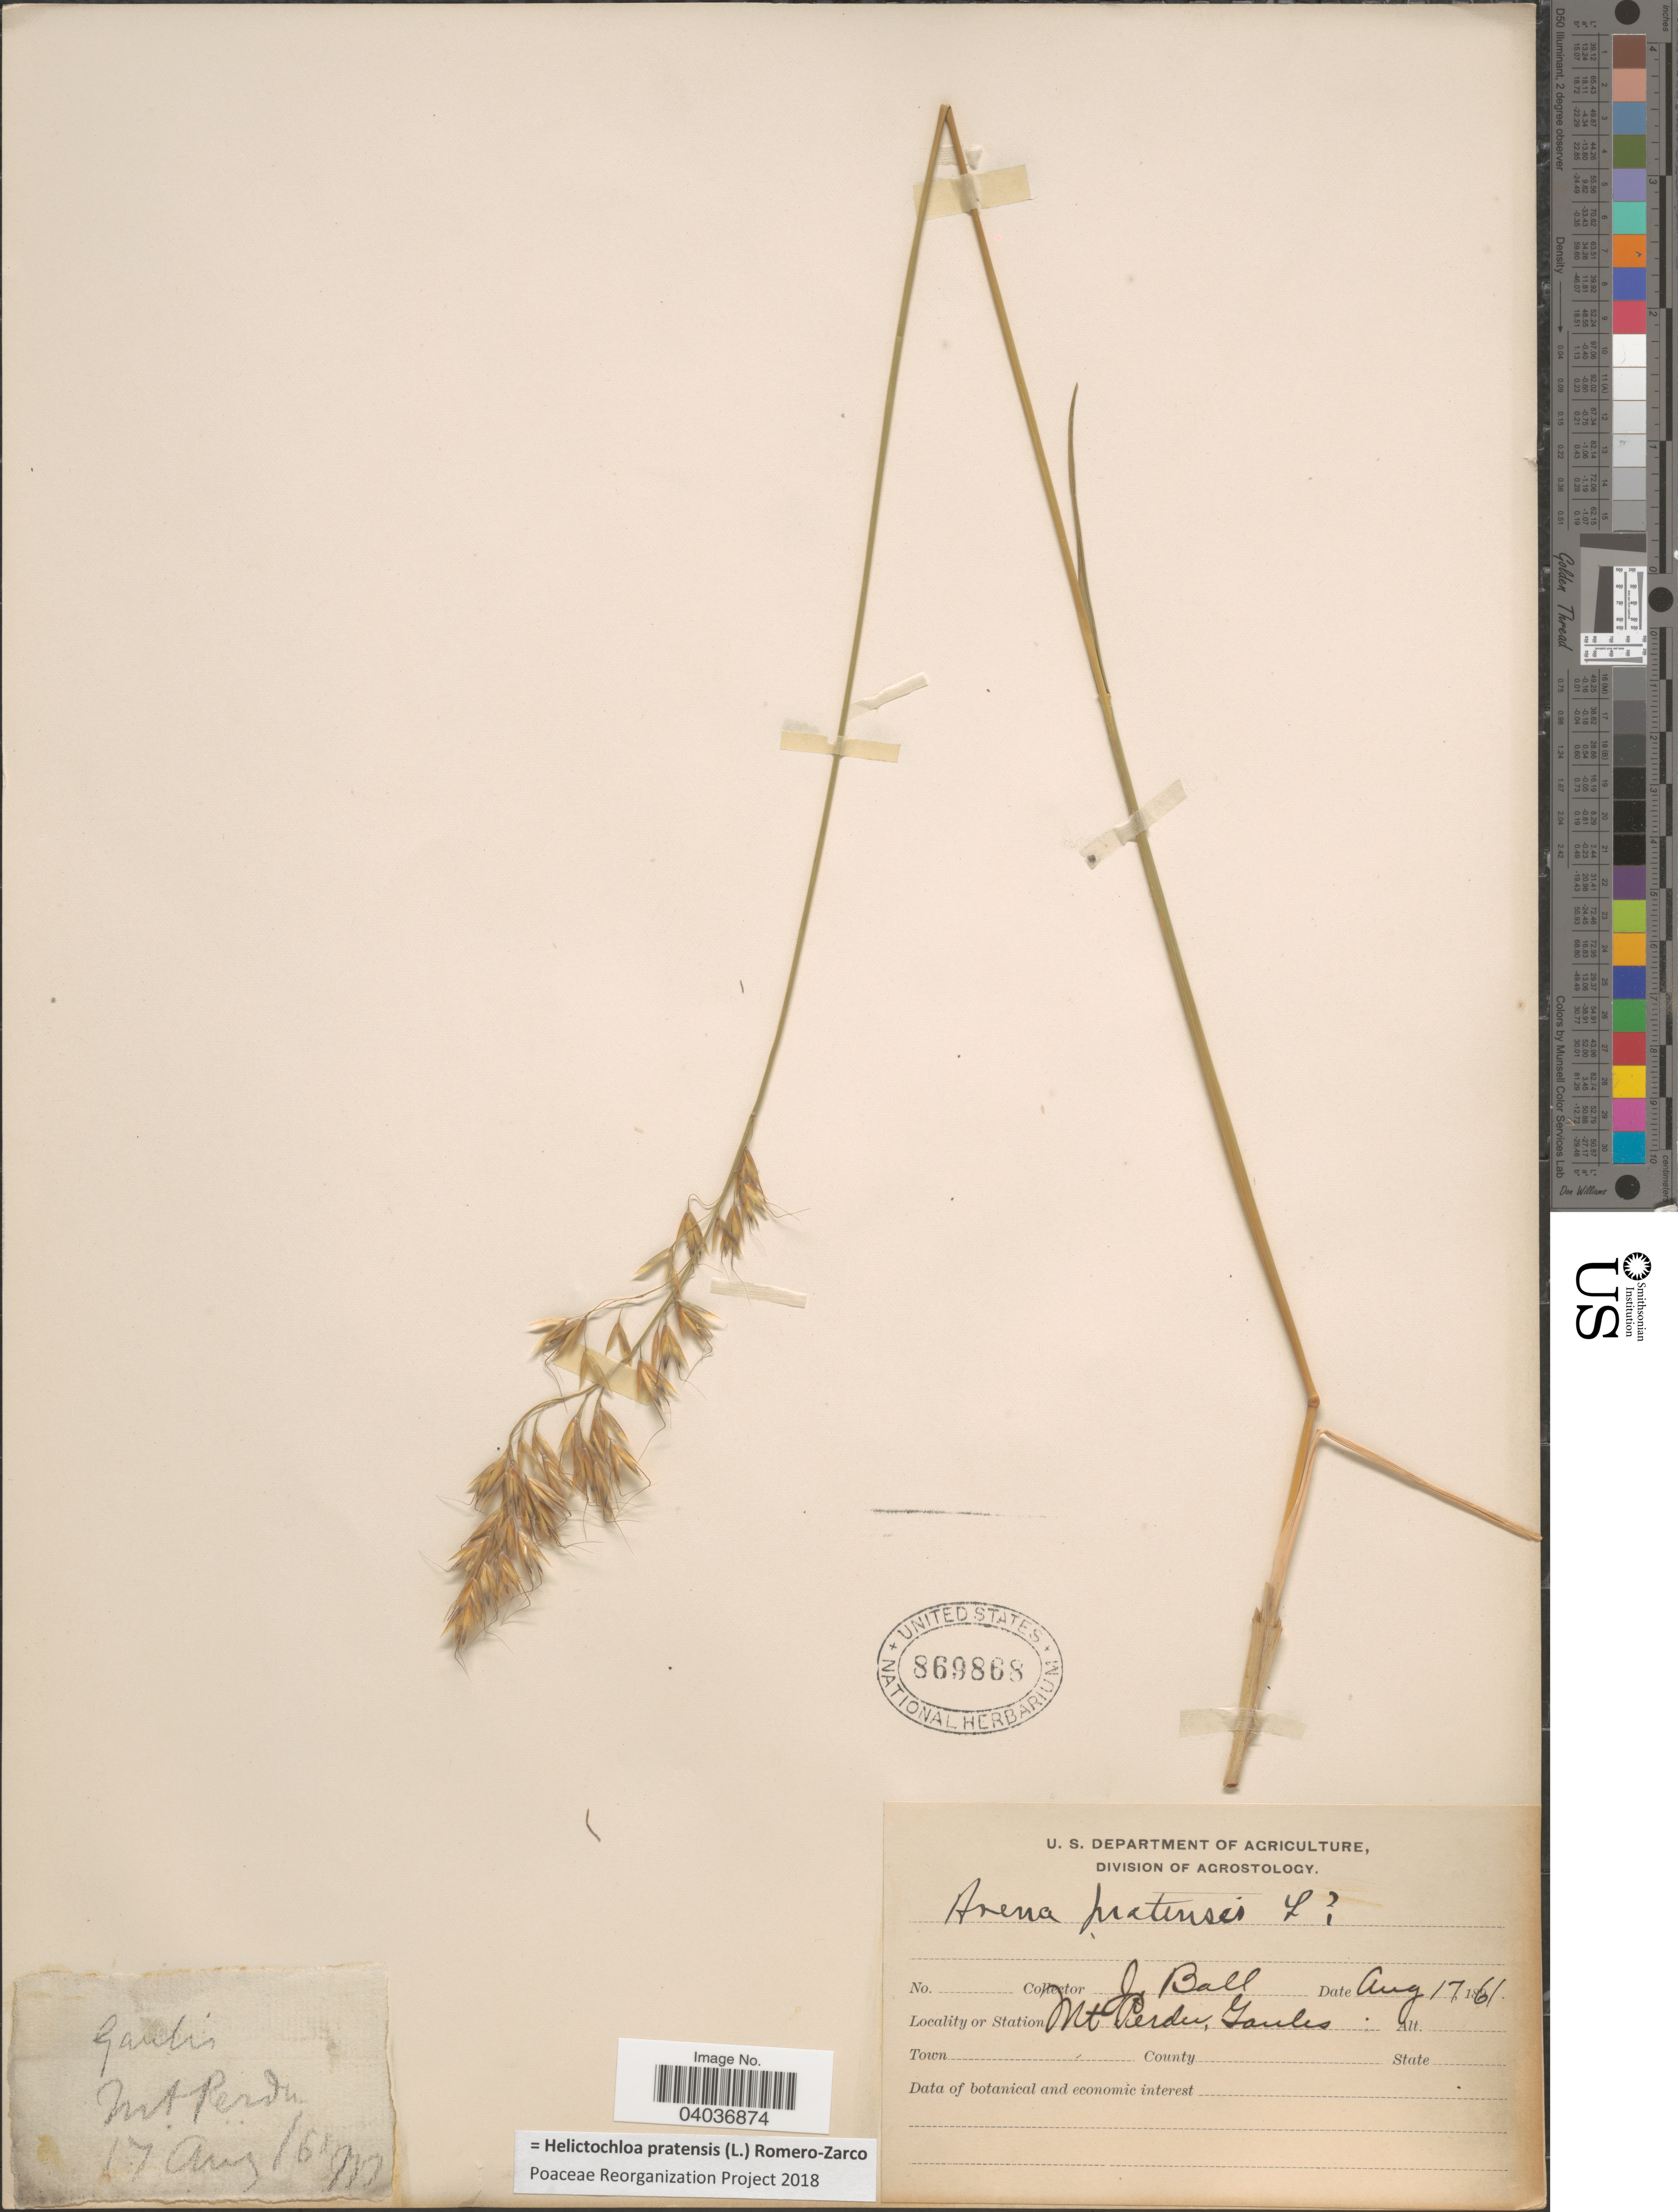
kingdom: Plantae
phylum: Tracheophyta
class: Liliopsida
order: Poales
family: Poaceae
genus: Helictochloa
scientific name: Helictochloa pratensis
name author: (L.) Romero-Zarco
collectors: J. Ball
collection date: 1861-08-17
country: Spain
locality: Station Mt. Perdu, Gaulis.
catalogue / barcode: US 869868